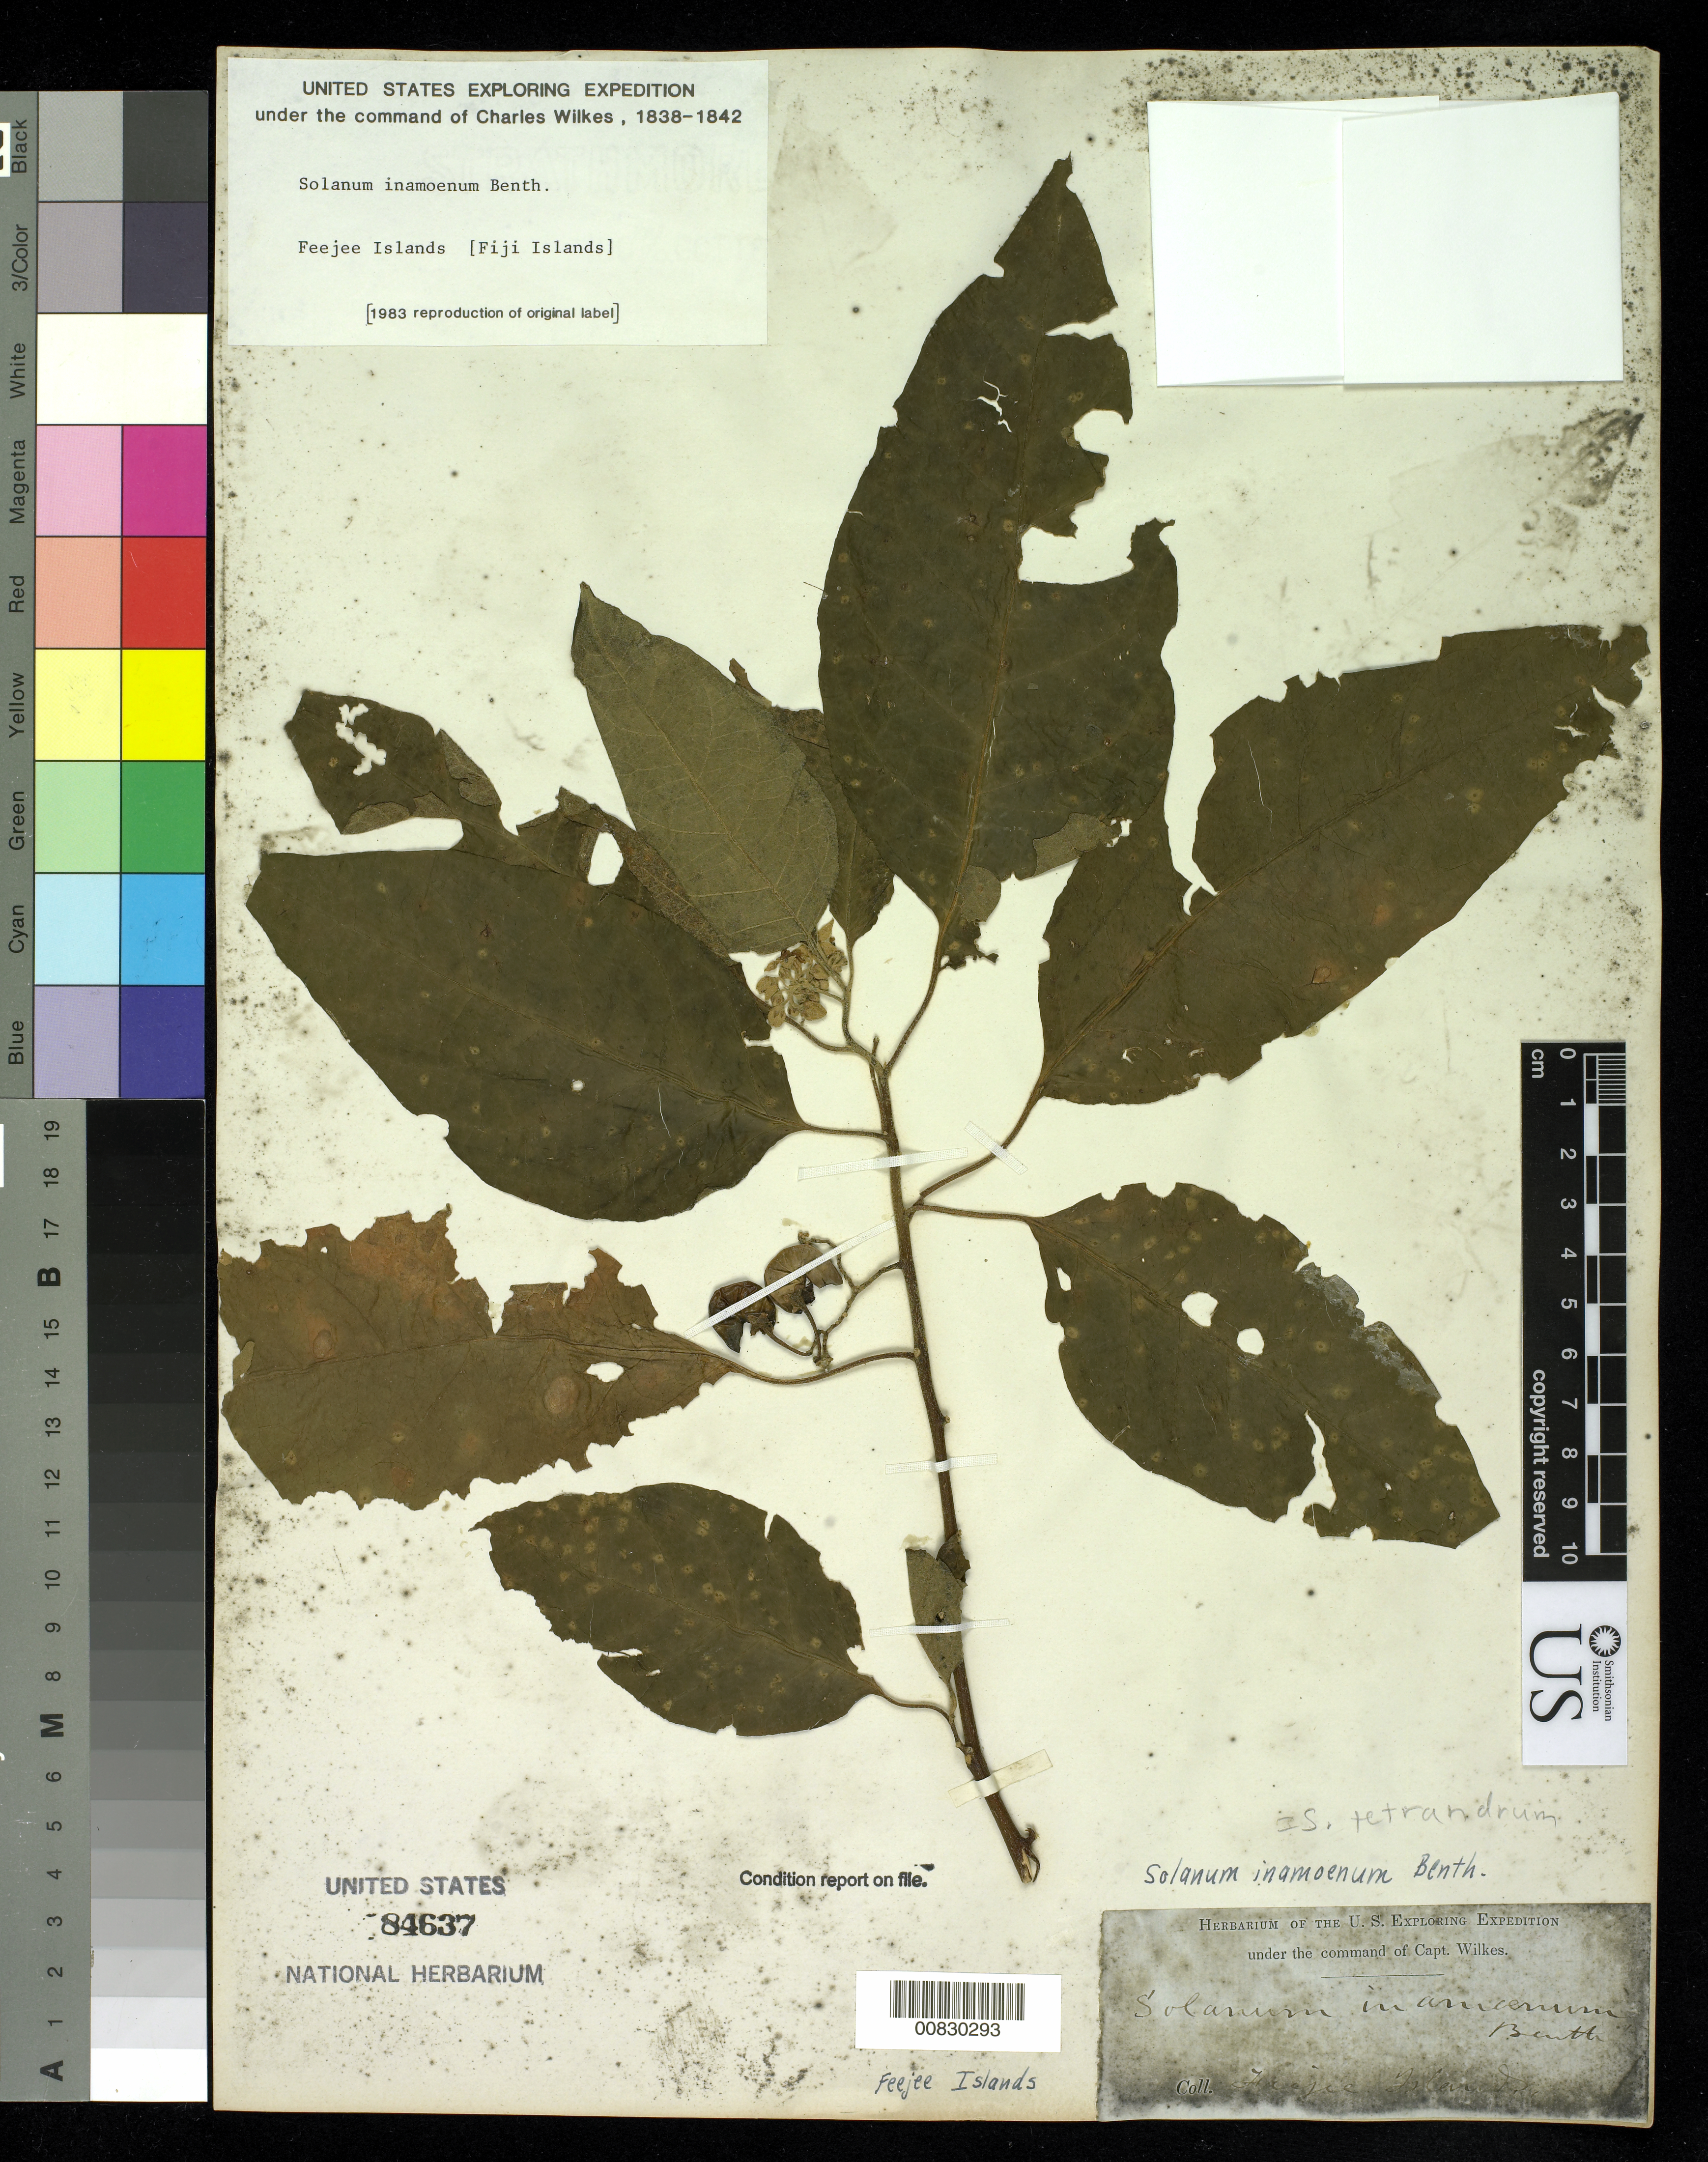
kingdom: Plantae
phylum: Tracheophyta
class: Magnoliopsida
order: Solanales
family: Solanaceae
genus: Solanum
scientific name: Solanum inamoenum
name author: Benth.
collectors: Wilkes Explor. Exped.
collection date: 1838/1842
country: Fiji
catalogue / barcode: US 84637